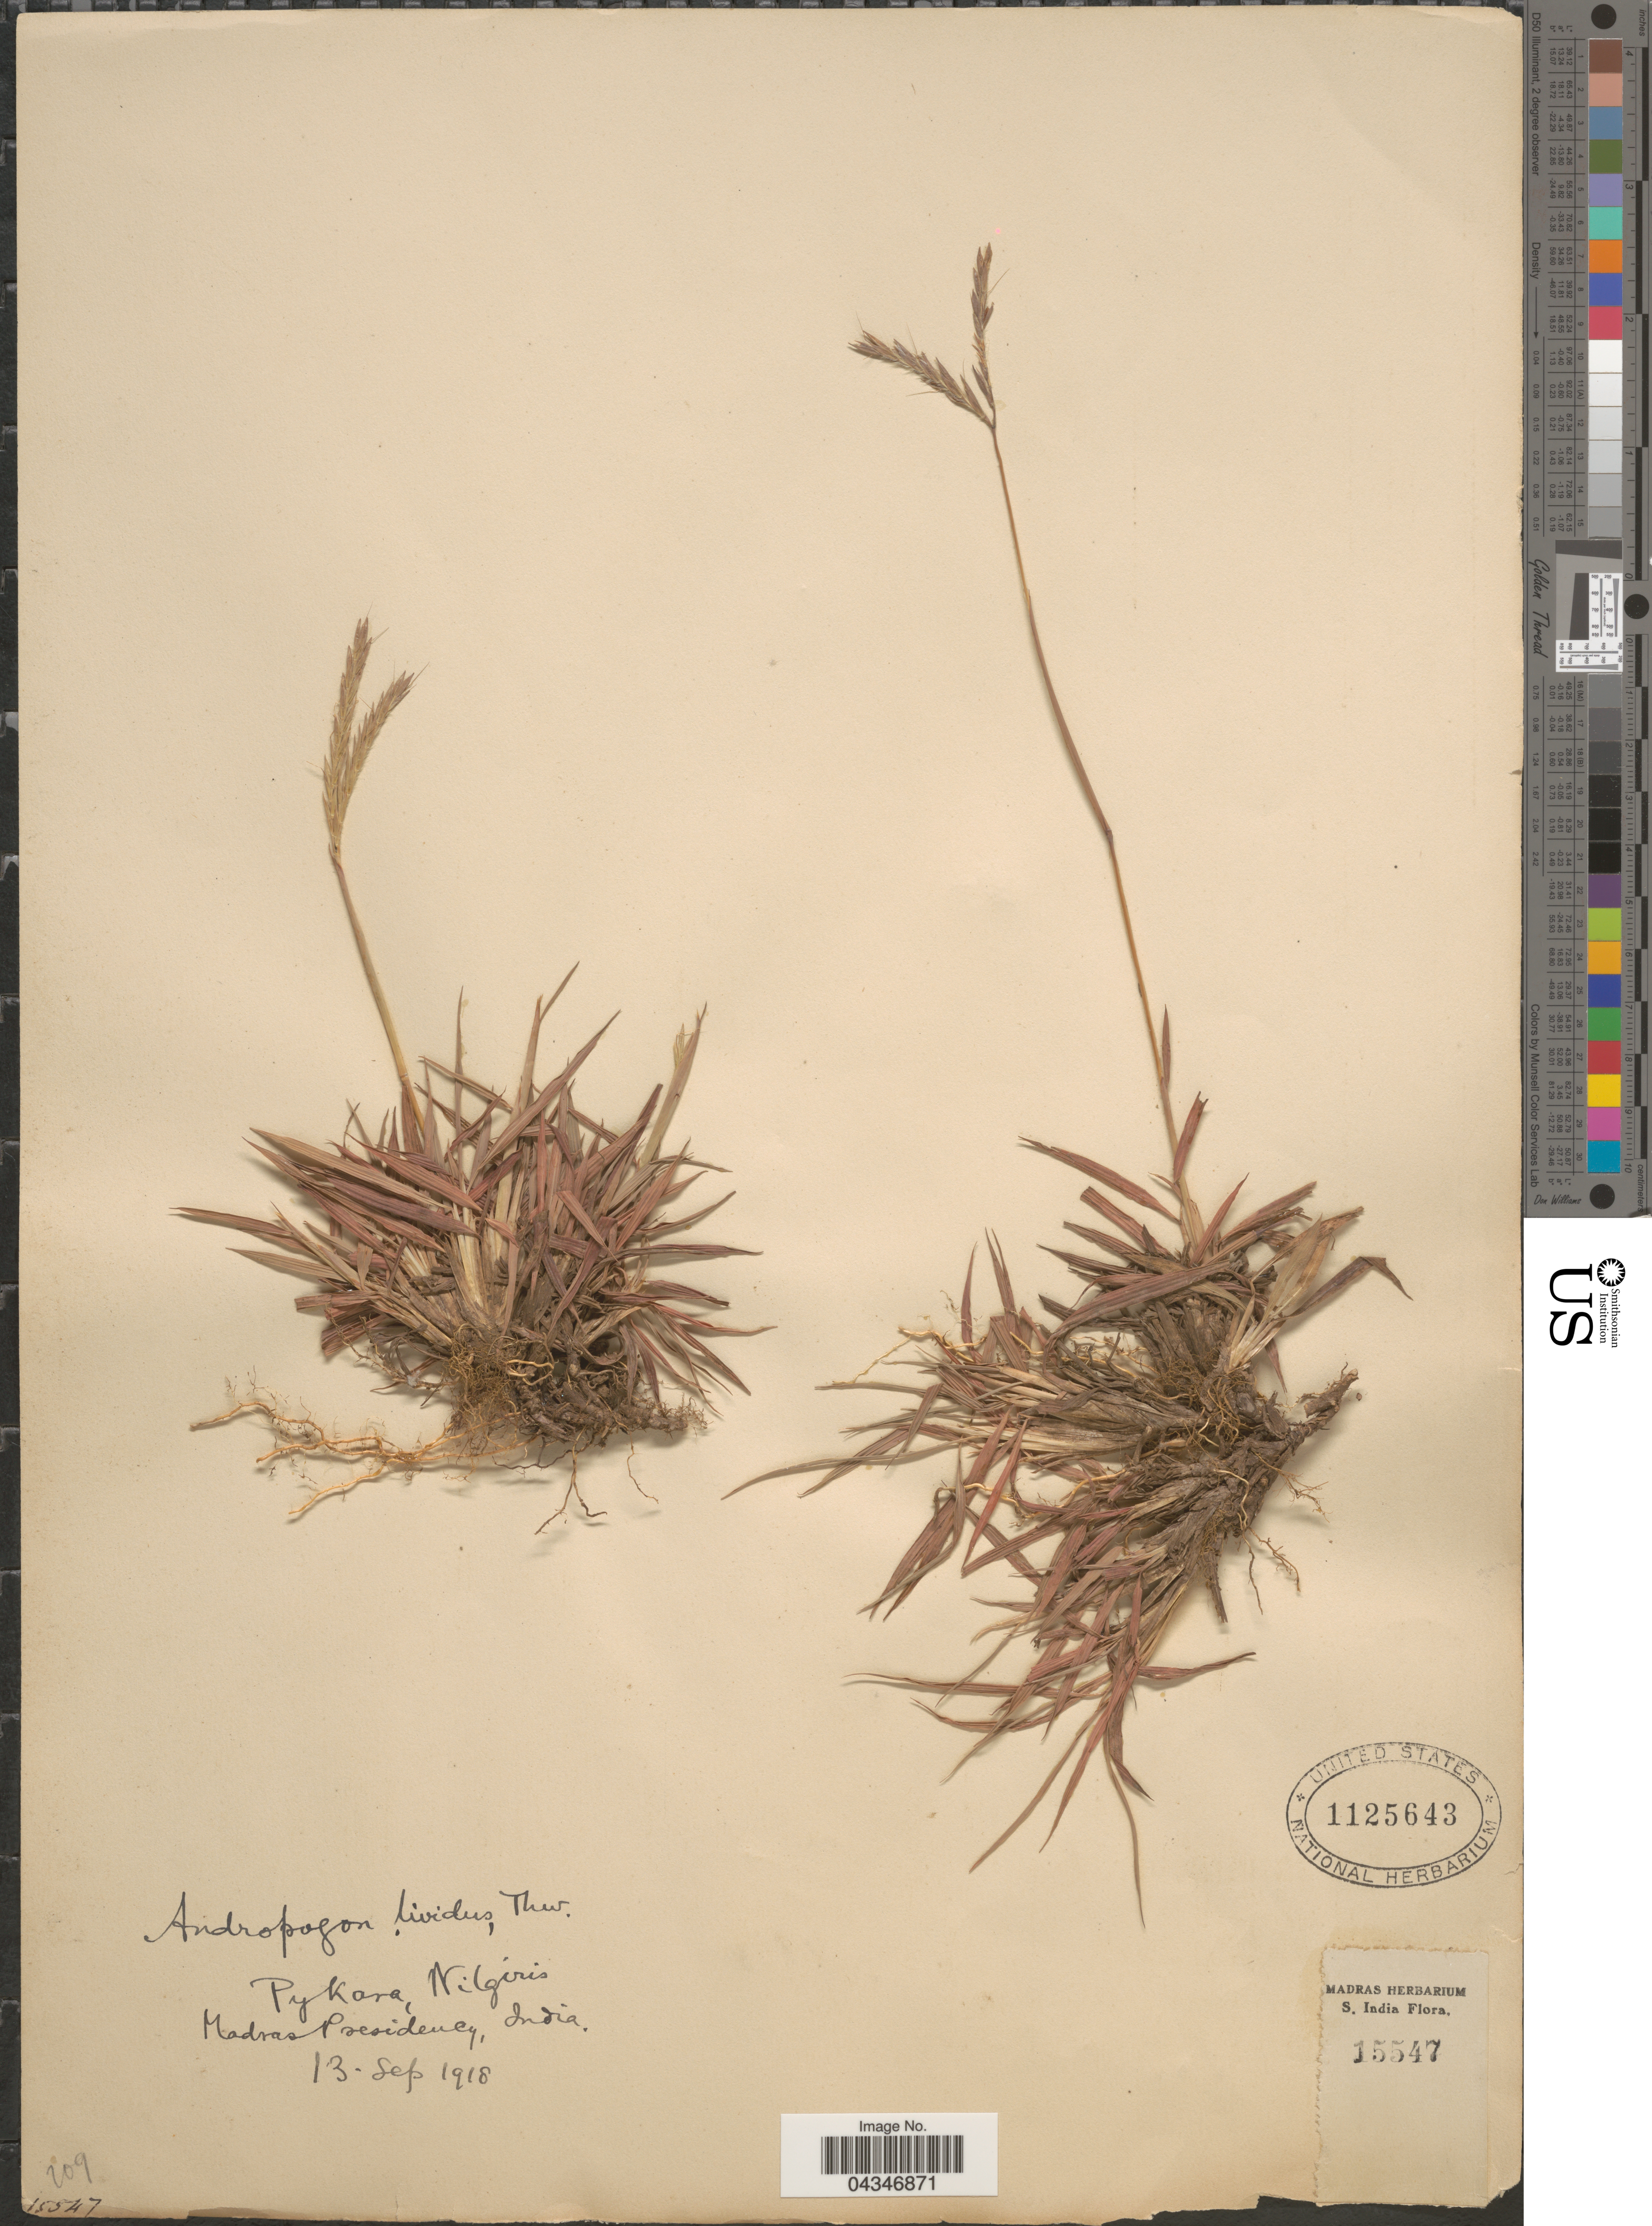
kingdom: Plantae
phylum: Tracheophyta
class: Liliopsida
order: Poales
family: Poaceae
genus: Andropogon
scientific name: Andropogon lividus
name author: Thwaites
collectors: Ex herb. Madras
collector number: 15547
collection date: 1918-09-13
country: India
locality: Pykara, Nilgiris. Madras Presidency, S. India.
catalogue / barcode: US 1125643